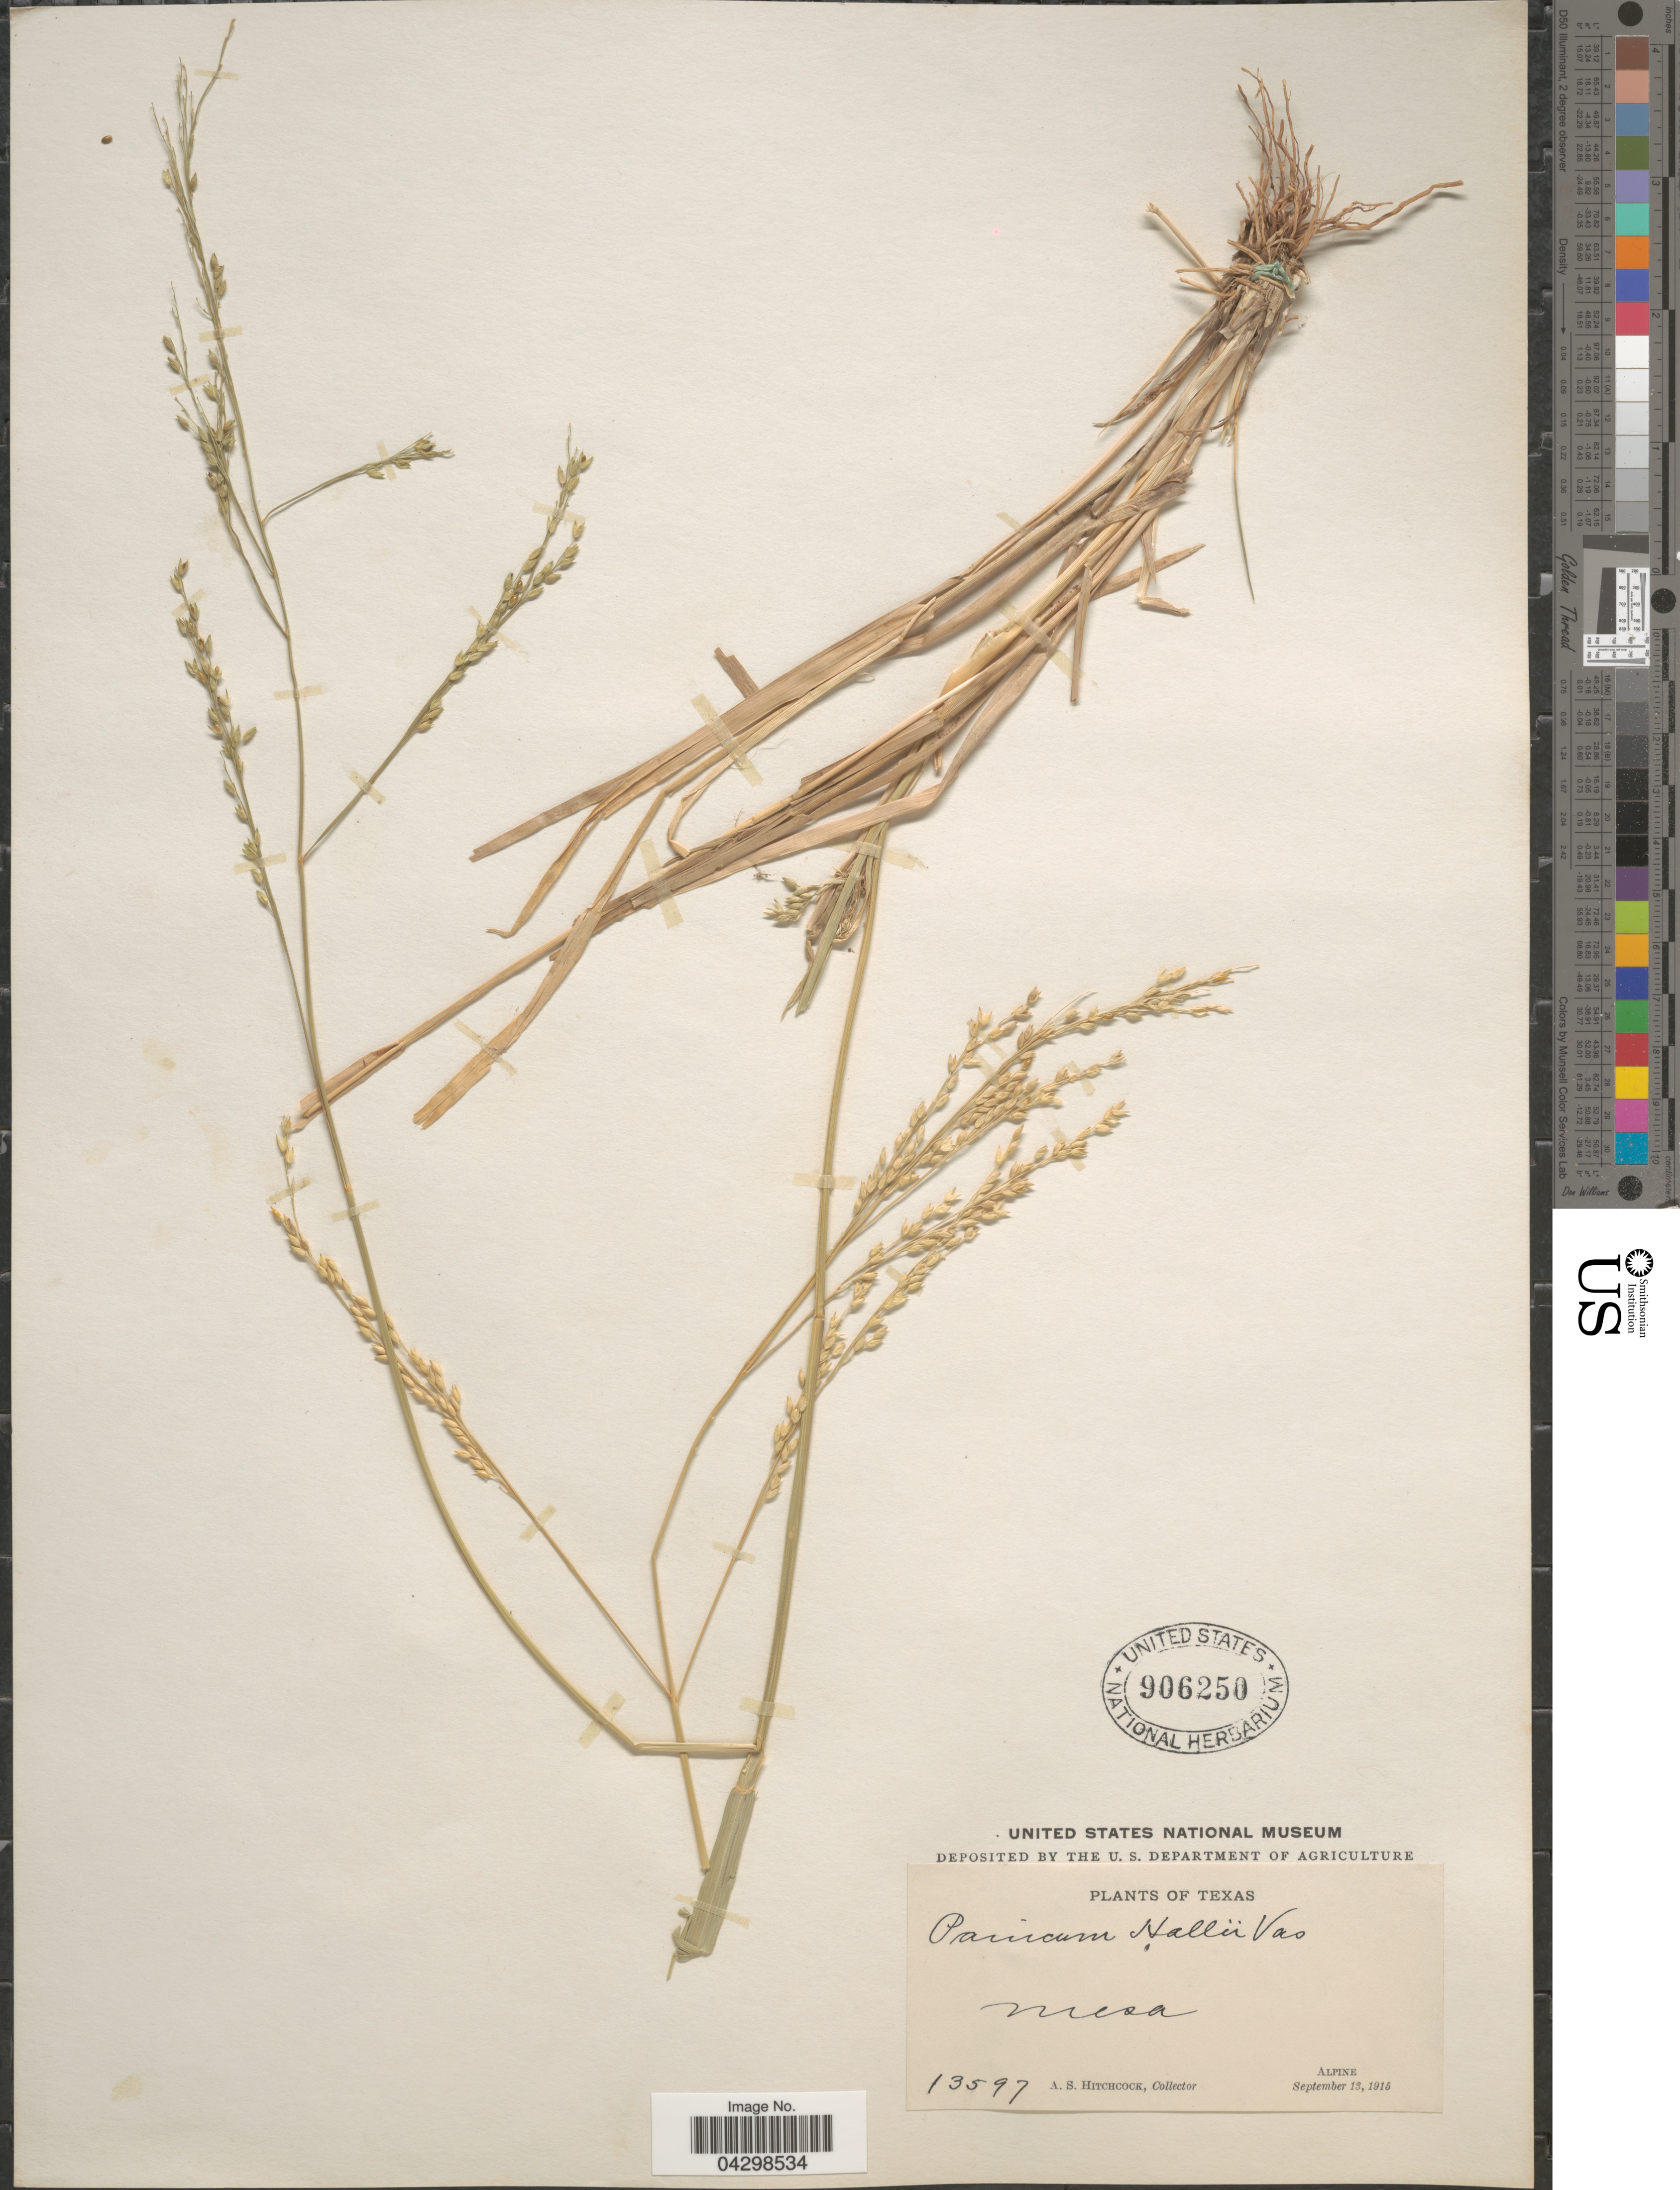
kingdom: Plantae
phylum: Tracheophyta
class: Liliopsida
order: Poales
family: Poaceae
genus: Panicum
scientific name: Panicum hallii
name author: Vasey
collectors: A. S. Hitchcock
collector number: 13597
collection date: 1915-09-13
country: United States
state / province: Texas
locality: Mesa. Alpine.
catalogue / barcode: US 906250